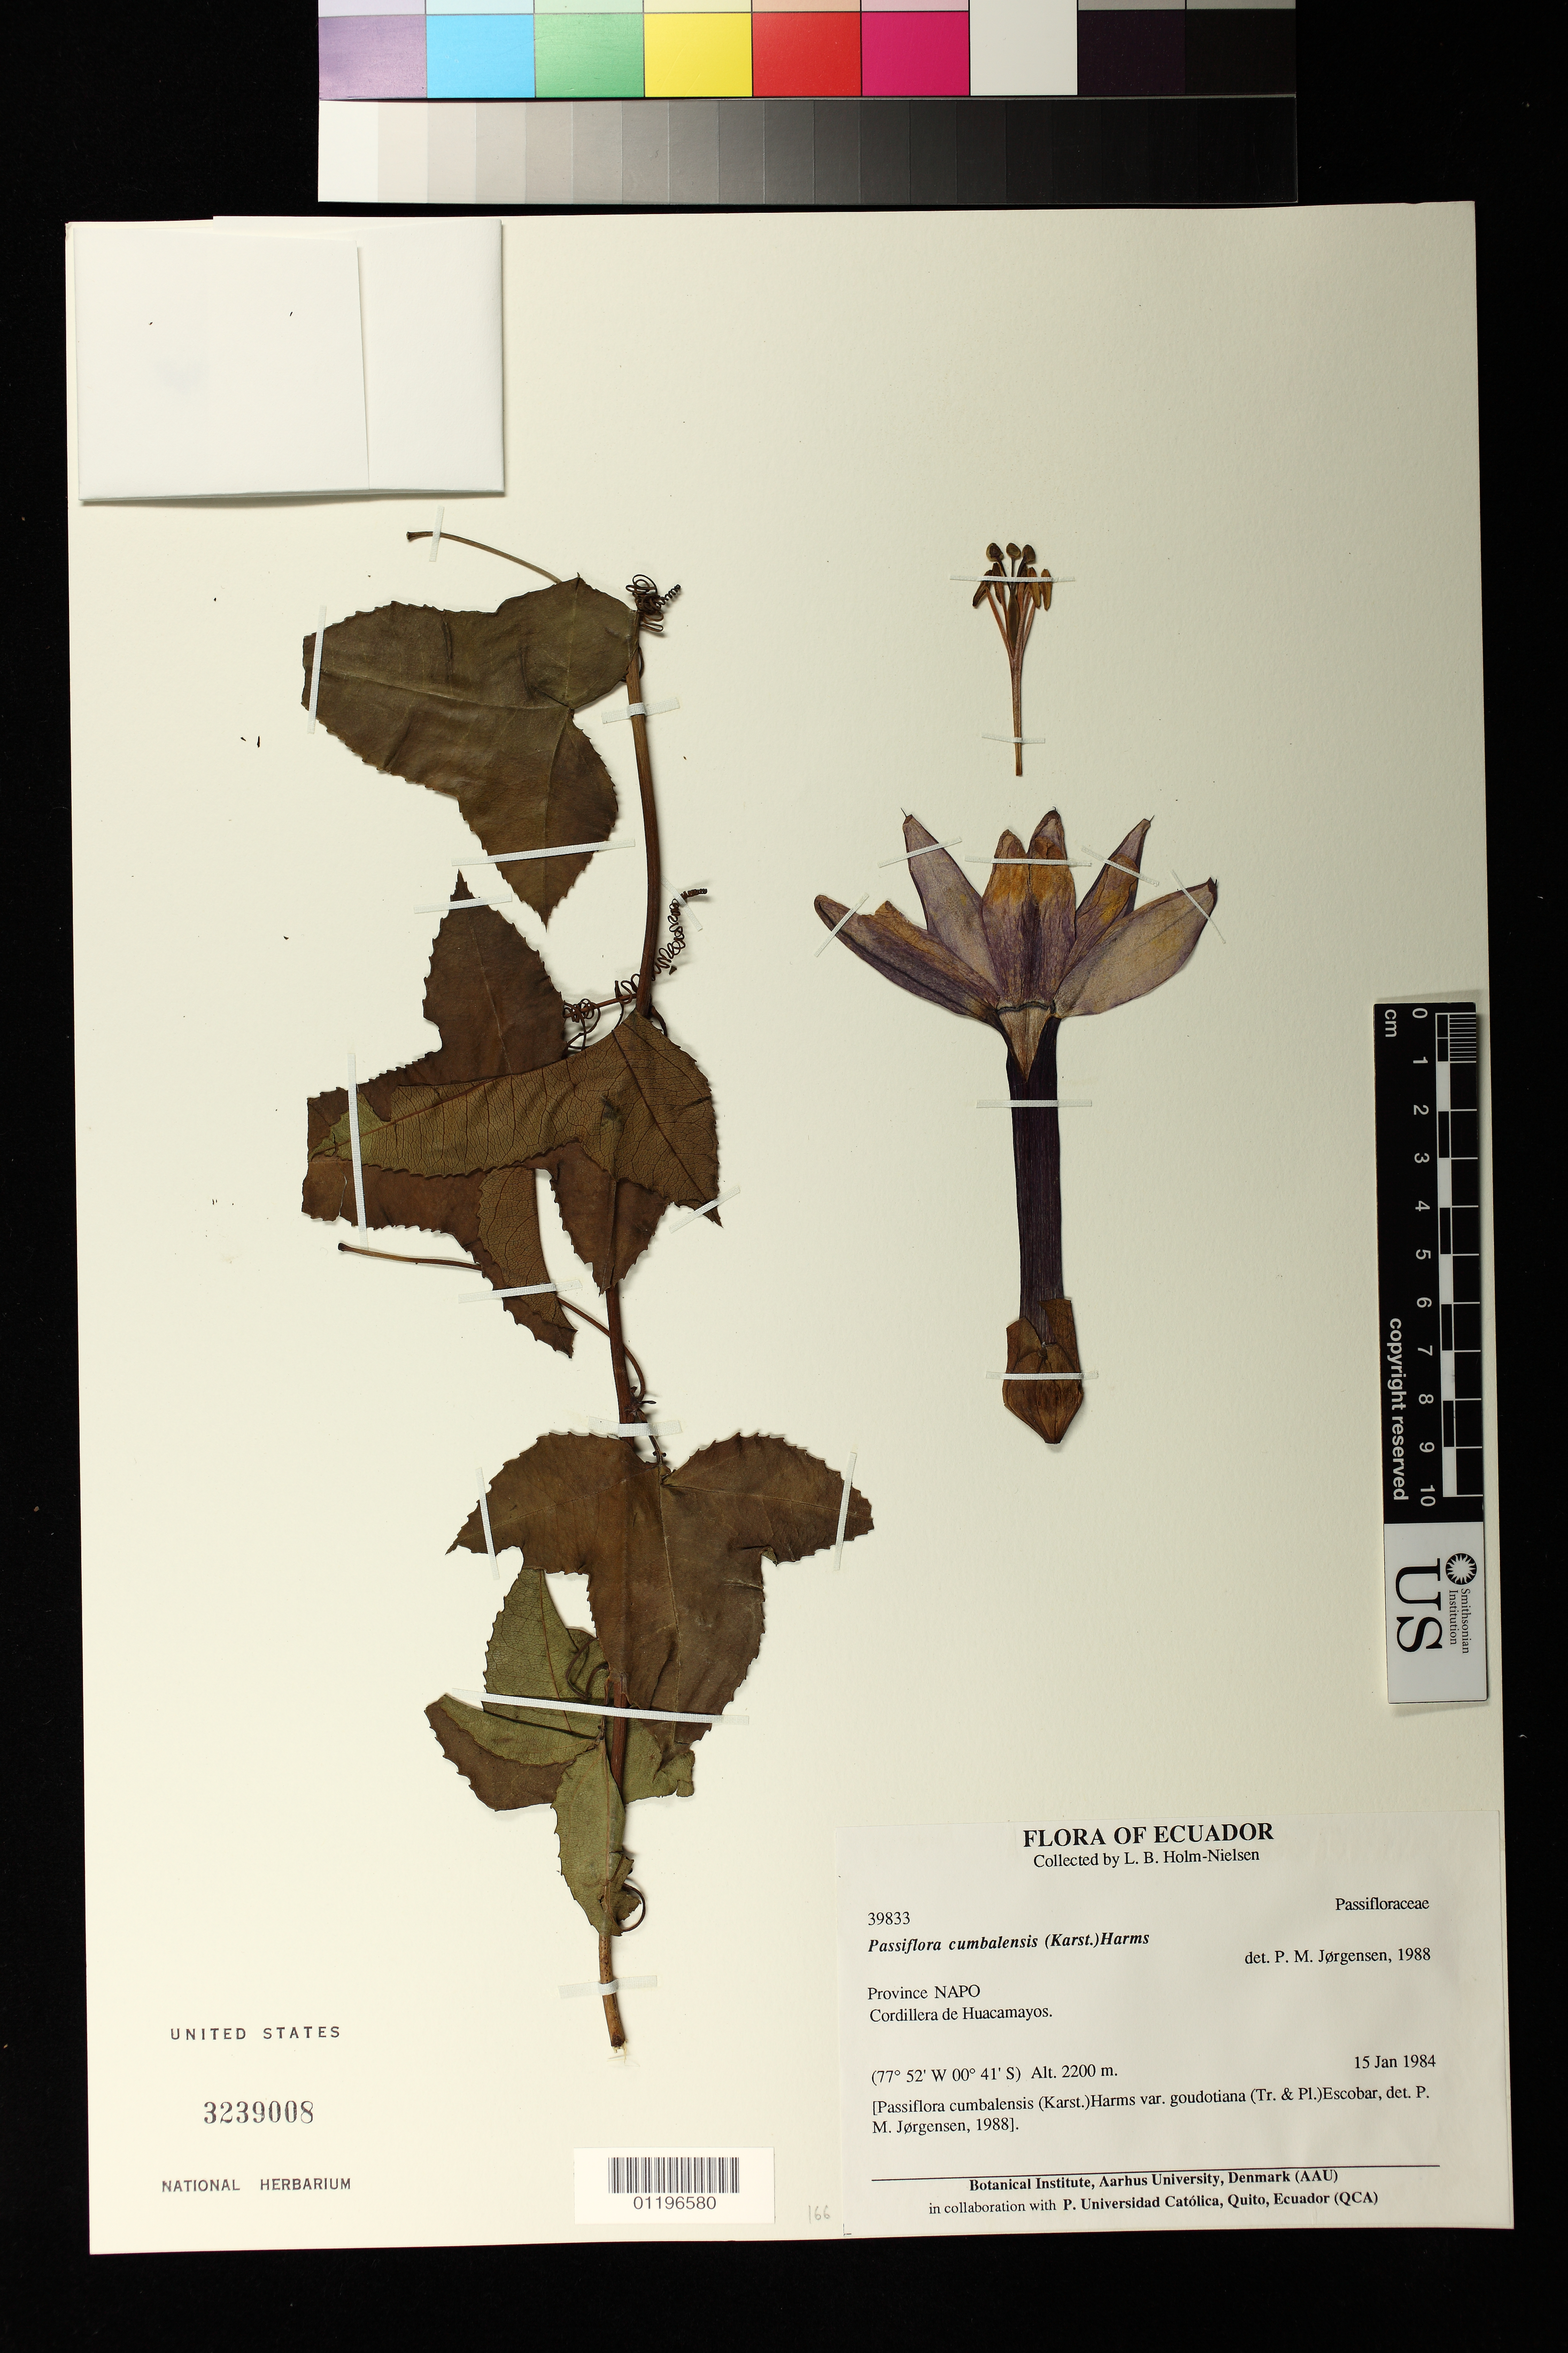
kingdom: Plantae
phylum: Tracheophyta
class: Magnoliopsida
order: Malpighiales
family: Passifloraceae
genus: Passiflora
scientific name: Passiflora cumbalensis var. cumbalensis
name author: (H. Karst.) Harms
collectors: L. B. Holm-Nielsen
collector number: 39833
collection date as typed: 15 Jan 1984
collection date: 1984-01-15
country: Ecuador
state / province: Napo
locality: Province Napo: Cordillera de Huacamayos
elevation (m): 2200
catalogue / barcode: US 3239008